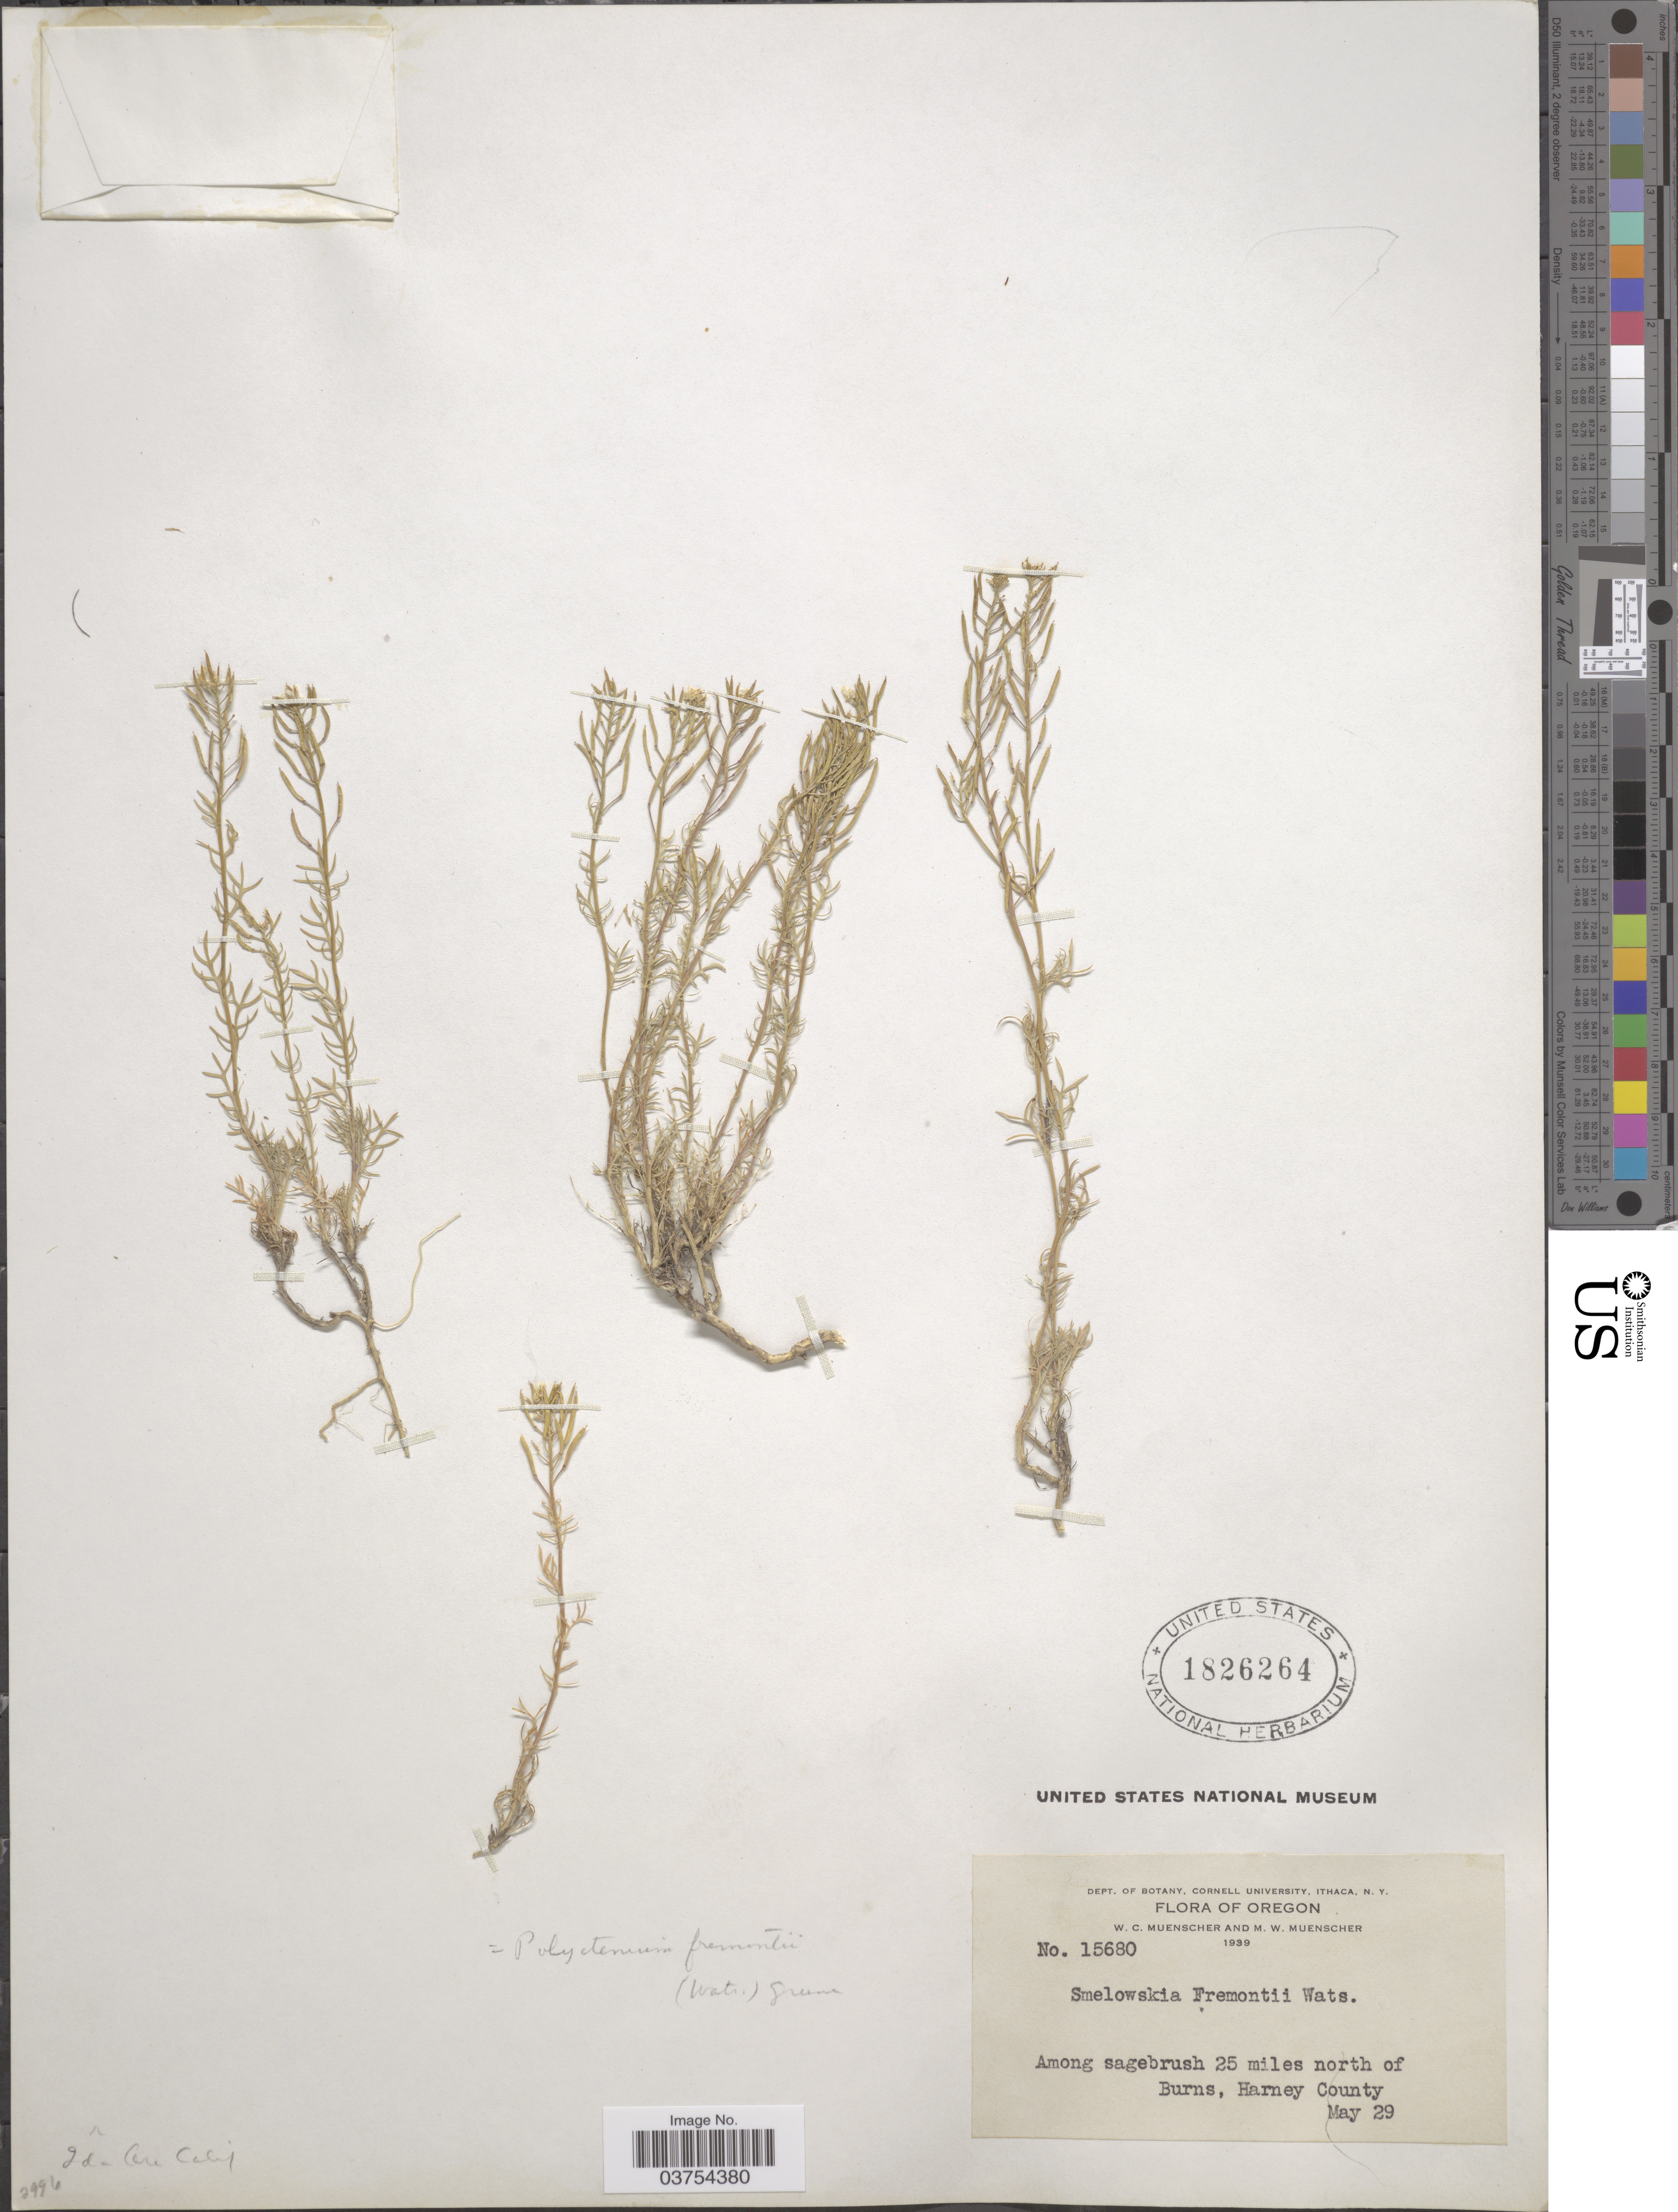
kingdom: Plantae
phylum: Tracheophyta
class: Magnoliopsida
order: Brassicales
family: Brassicaceae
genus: Smelowskia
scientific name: Smelowskia fremontii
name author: S. Watson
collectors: W. Muenscher & M. Muenscher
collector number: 15680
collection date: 1939-05-29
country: United States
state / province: Oregon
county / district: Harney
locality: Among sagebrush 25 miles north of Burns, Harney County.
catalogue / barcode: US 1826264